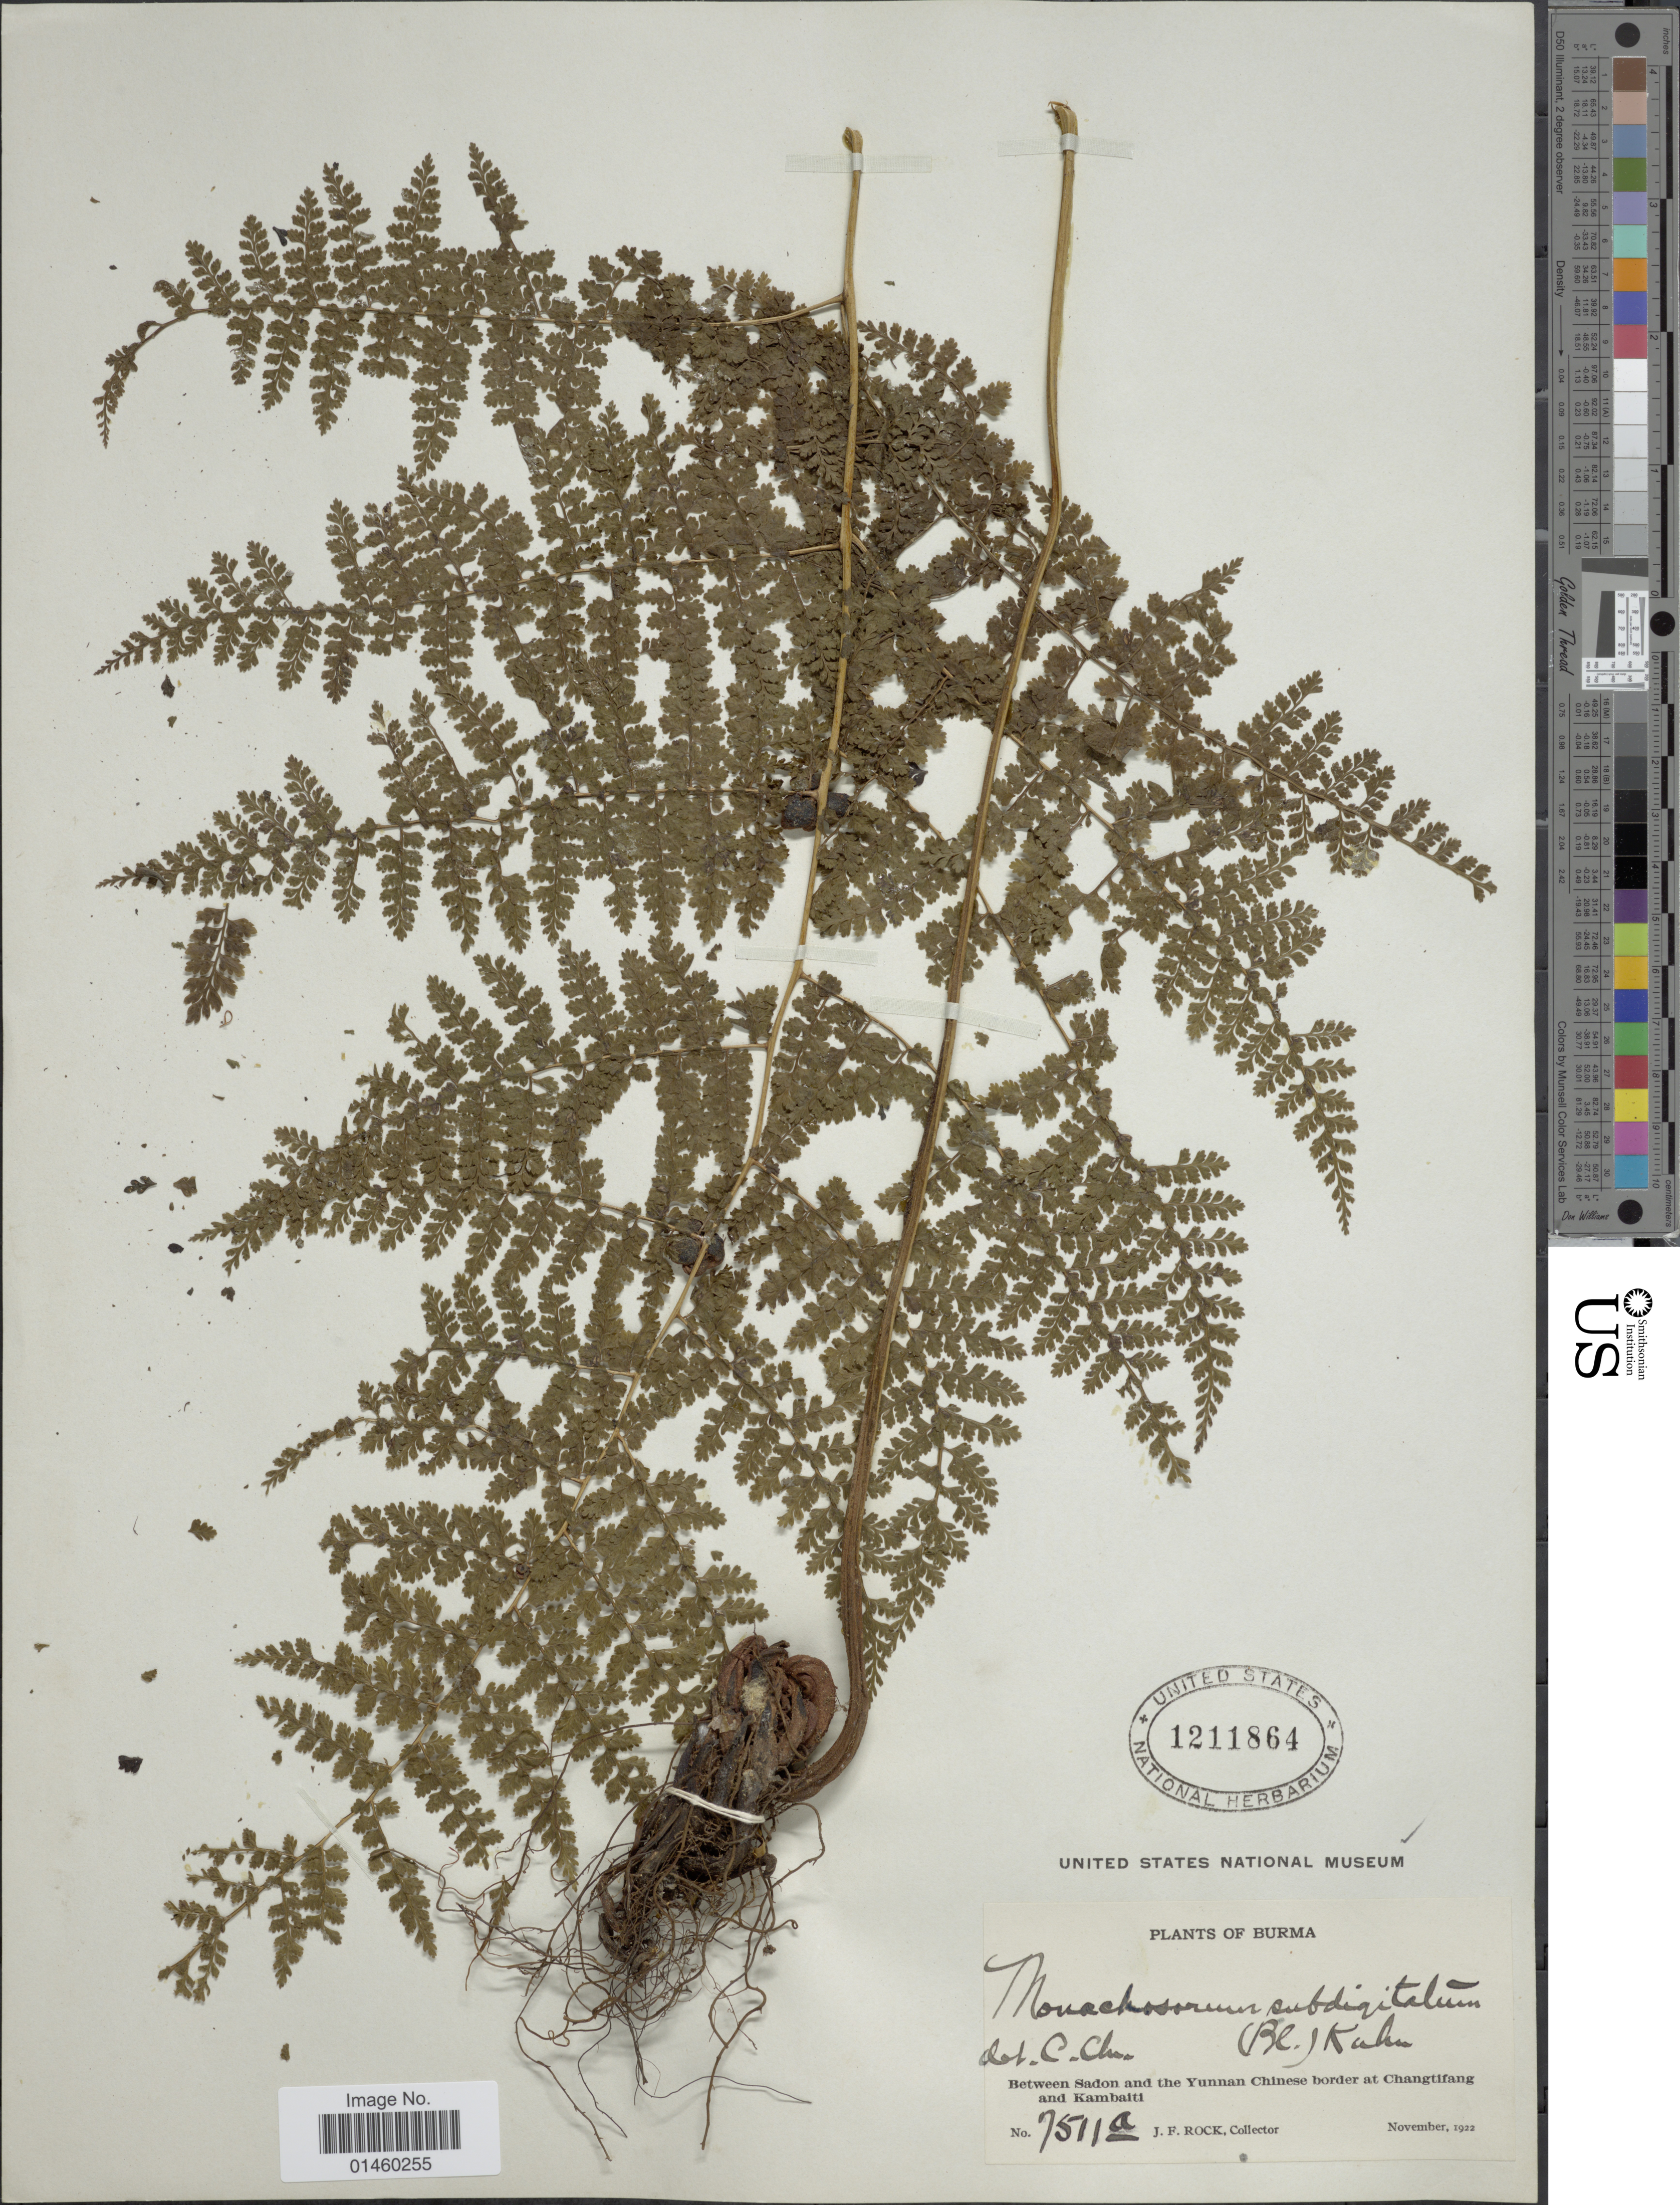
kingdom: Plantae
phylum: Tracheophyta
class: Polypodiopsida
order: Polypodiales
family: Dennstaedtiaceae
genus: Monachosorum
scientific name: Monachosorum subdigitatum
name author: (Blume) Kuhn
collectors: J. Rock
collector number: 7511a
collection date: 1922-11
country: Myanmar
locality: Burma. Between Sadon and the Yunnan Chinese border at Changtifang and Kambaiti.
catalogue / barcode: US 1211864